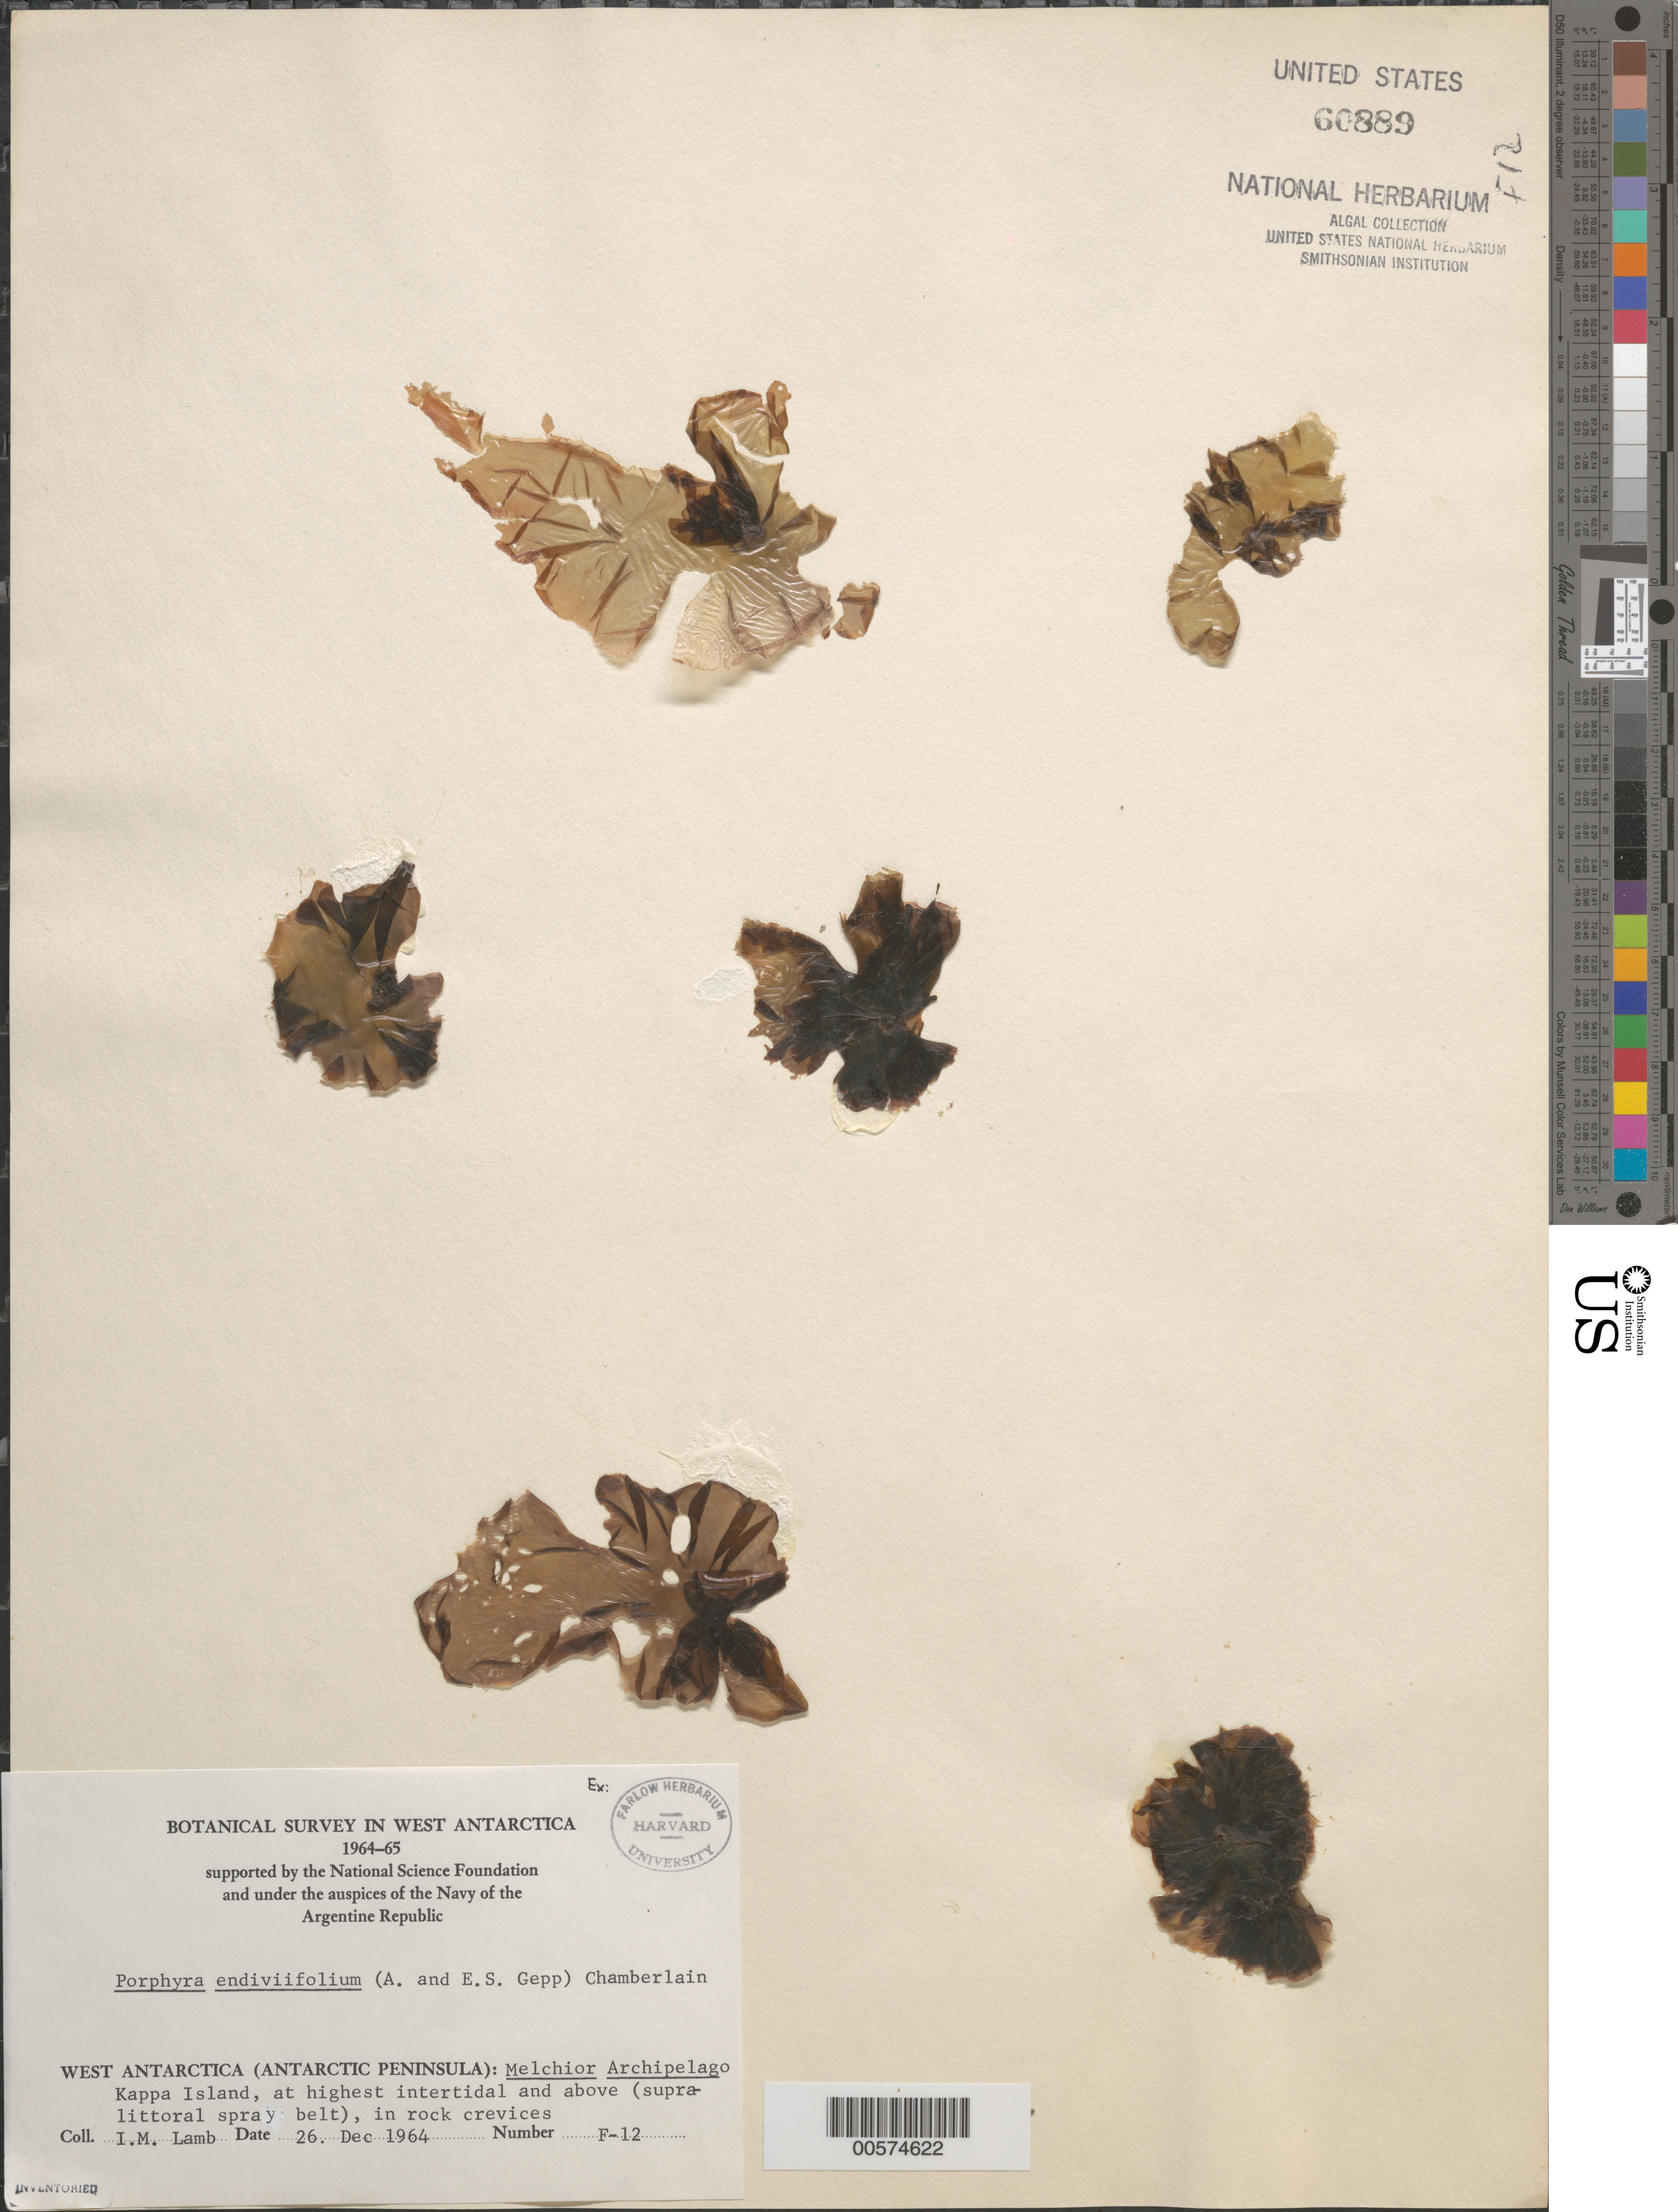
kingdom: Plantae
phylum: Rhodophyta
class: Bangiophyceae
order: Bangiales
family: Bangiaceae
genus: Pyropia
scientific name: Pyropia endiviifolia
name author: (A. Gepp & E. Gepp) H. G. Choi & M.S. Hwang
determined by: Algae name updating Project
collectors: I. M. Lamb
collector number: F-12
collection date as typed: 26 Dec 1964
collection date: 1964-12-26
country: Antarctica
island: Kappa Island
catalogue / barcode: US 60889